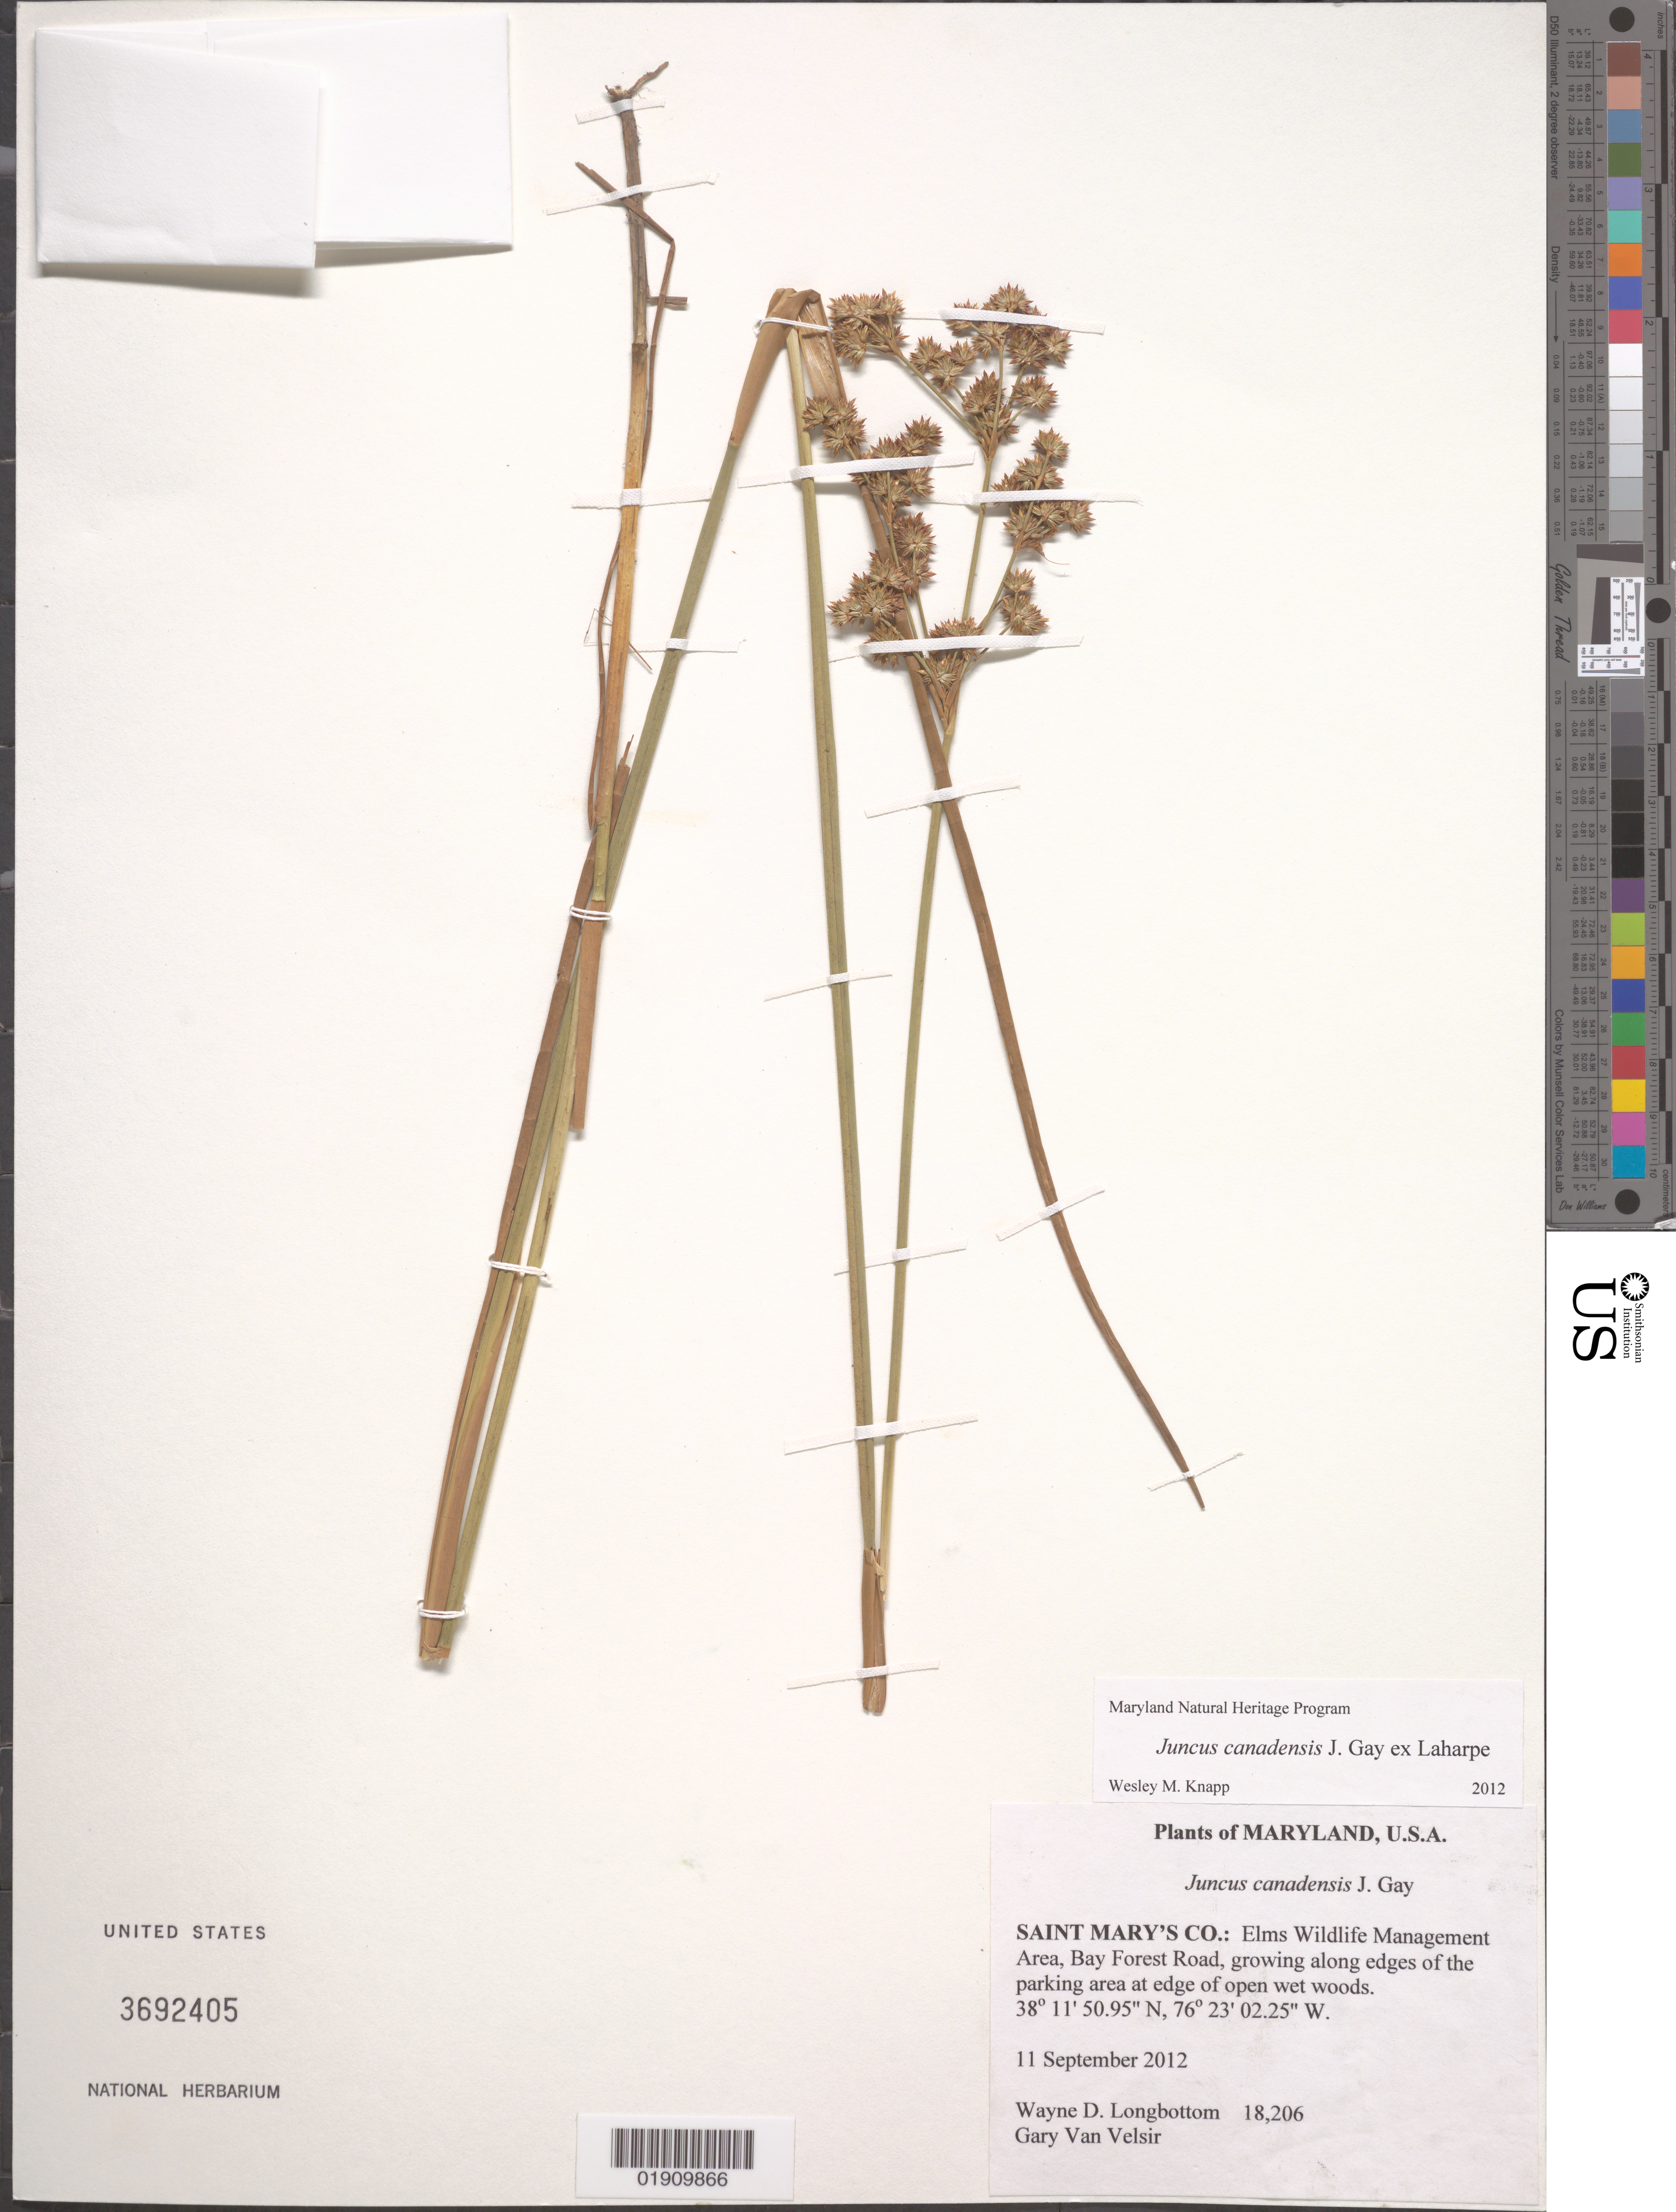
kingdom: Plantae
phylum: Tracheophyta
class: Liliopsida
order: Poales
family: Juncaceae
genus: Juncus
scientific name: Juncus canadensis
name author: J. Gay ex Laharpe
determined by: Longbottom, W. D.; Van Velsir, Gary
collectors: W. D. Longbottom & G. Van Velsir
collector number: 18,206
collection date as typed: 11 September 2012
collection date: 2012-09-11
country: United States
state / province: Maryland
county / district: St. Mary's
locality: Saint Mary's Co.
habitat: growing along edges of the parking area at edge of open wet woods.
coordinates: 38°11'50.95"N, 76°23'02.25"W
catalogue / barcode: US 3692405